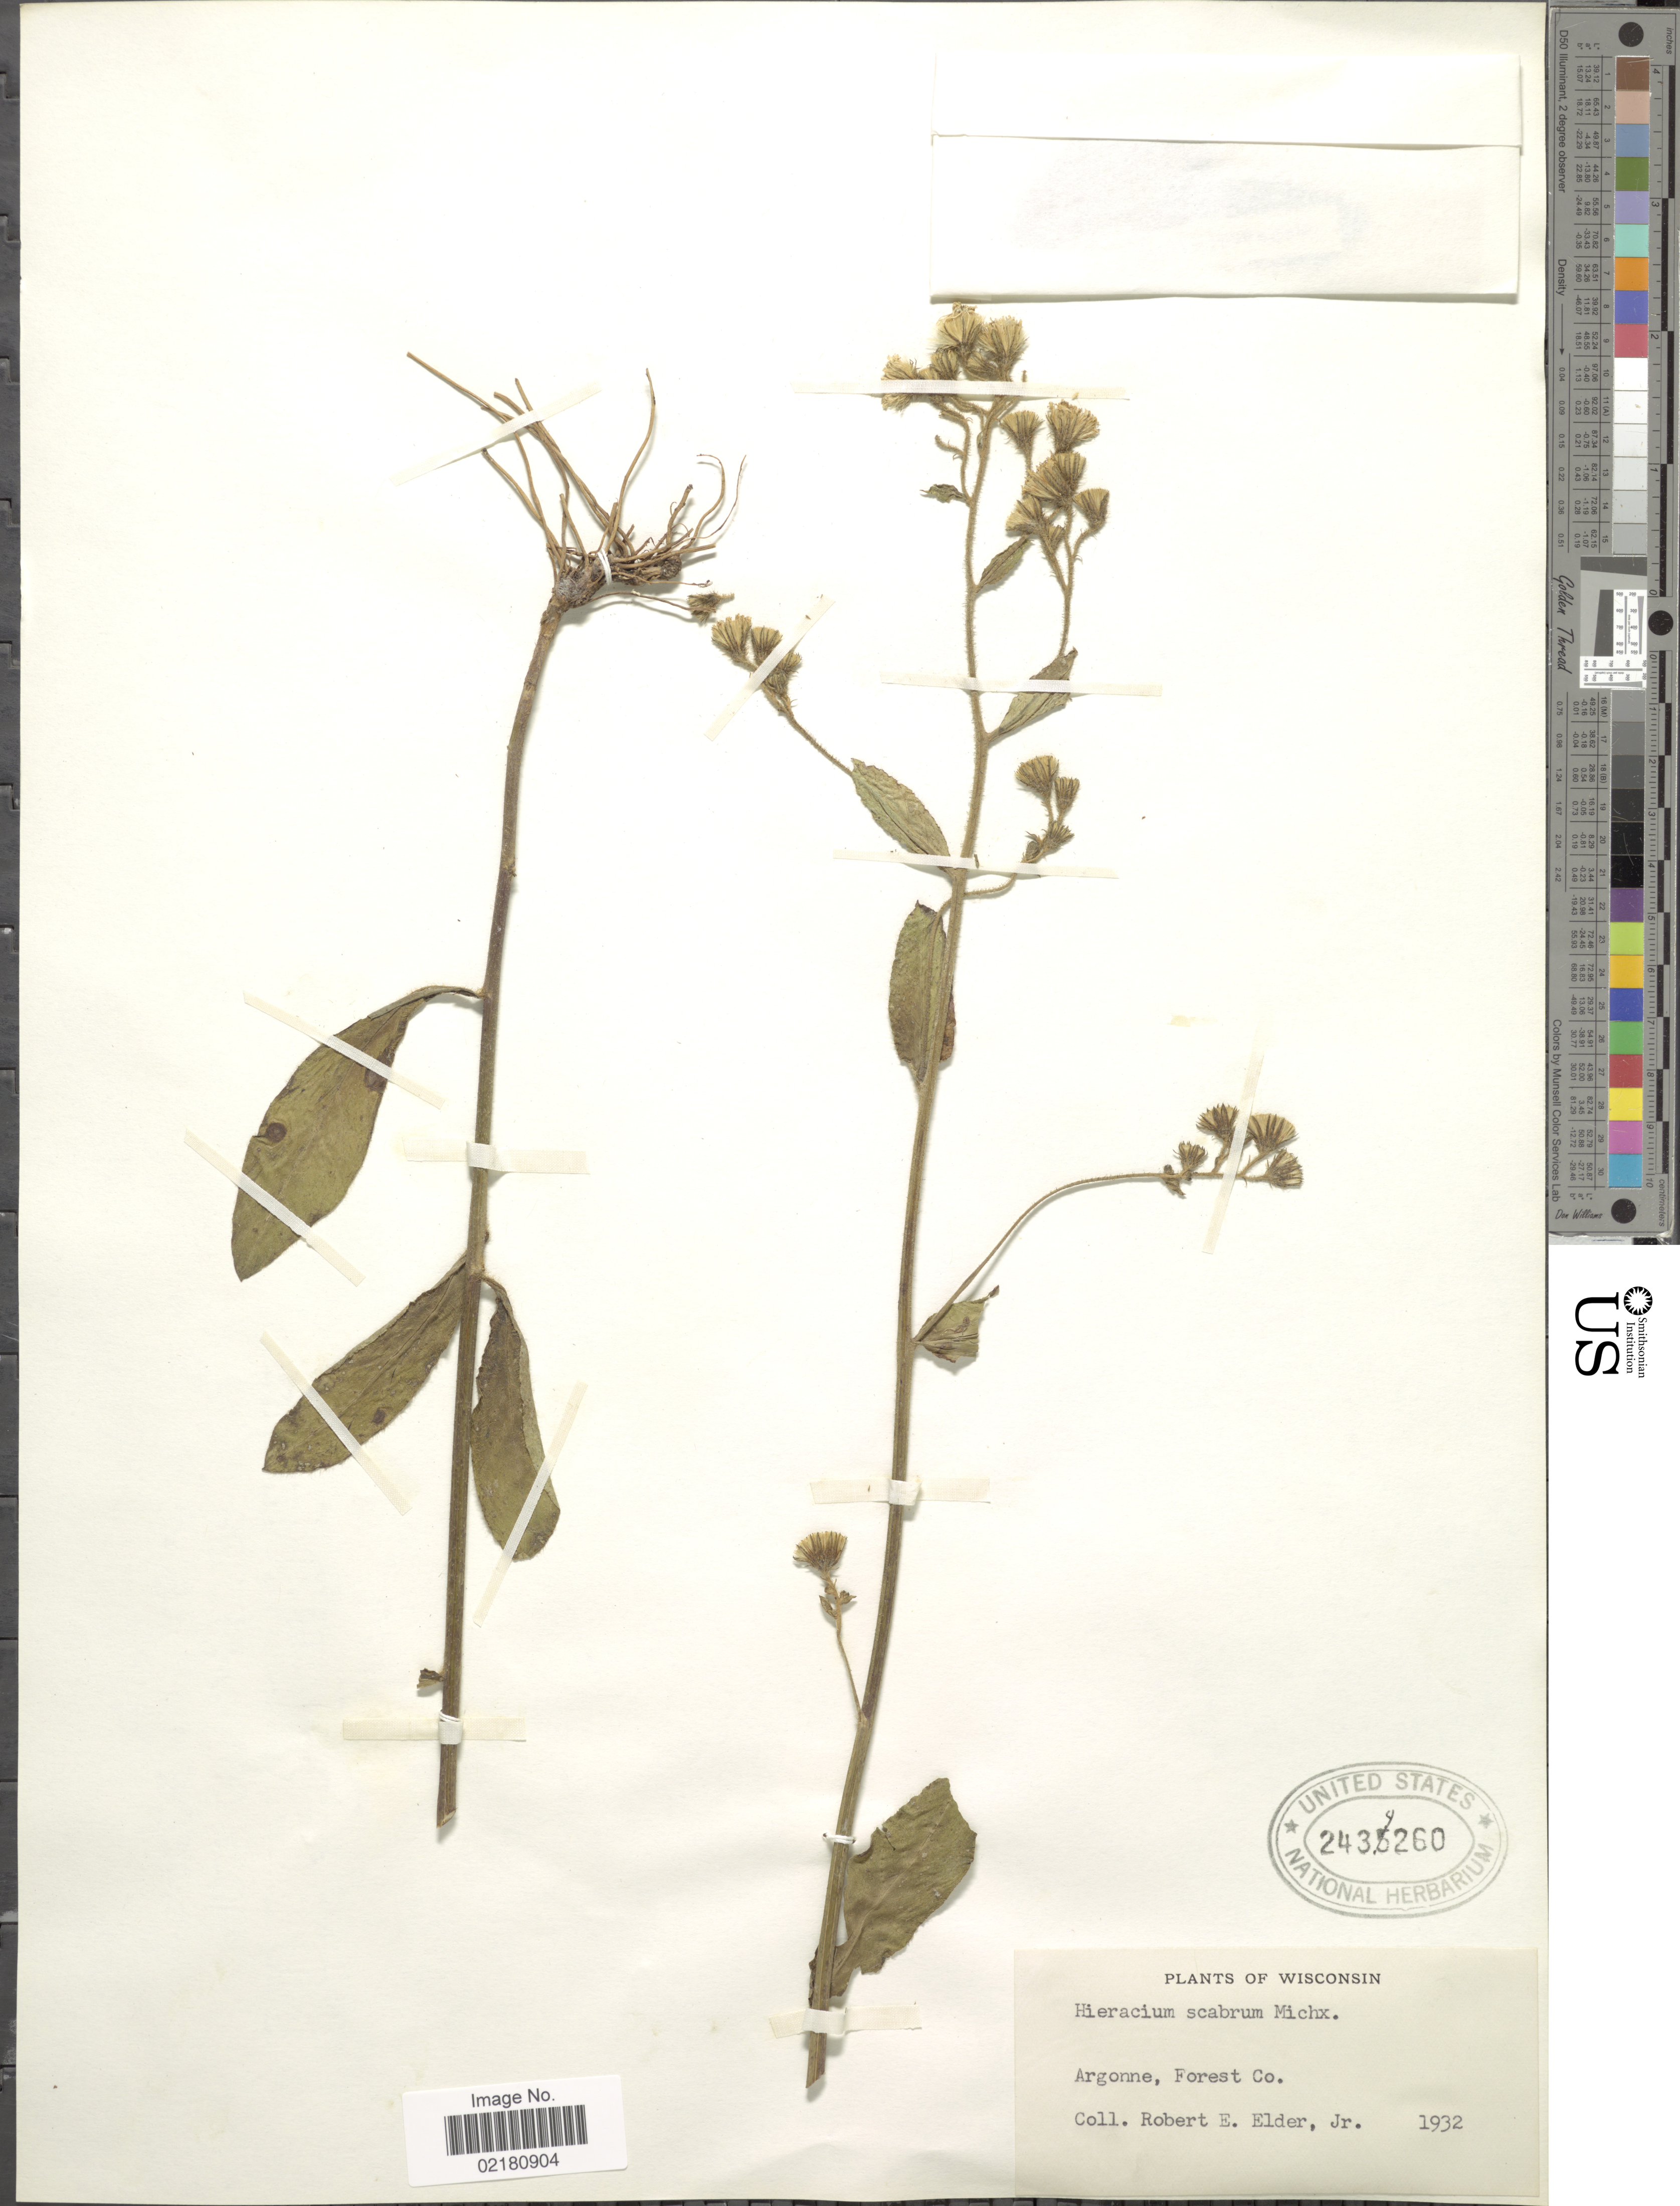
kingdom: Plantae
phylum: Tracheophyta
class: Magnoliopsida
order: Asterales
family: Asteraceae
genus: Pilosella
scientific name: Pilosella verruculata subsp. verruculata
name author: (Link) Soják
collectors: R. E. Elder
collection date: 1932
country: United States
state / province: Wisconsin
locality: Argonne, Forest Co.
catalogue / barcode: US 2434260